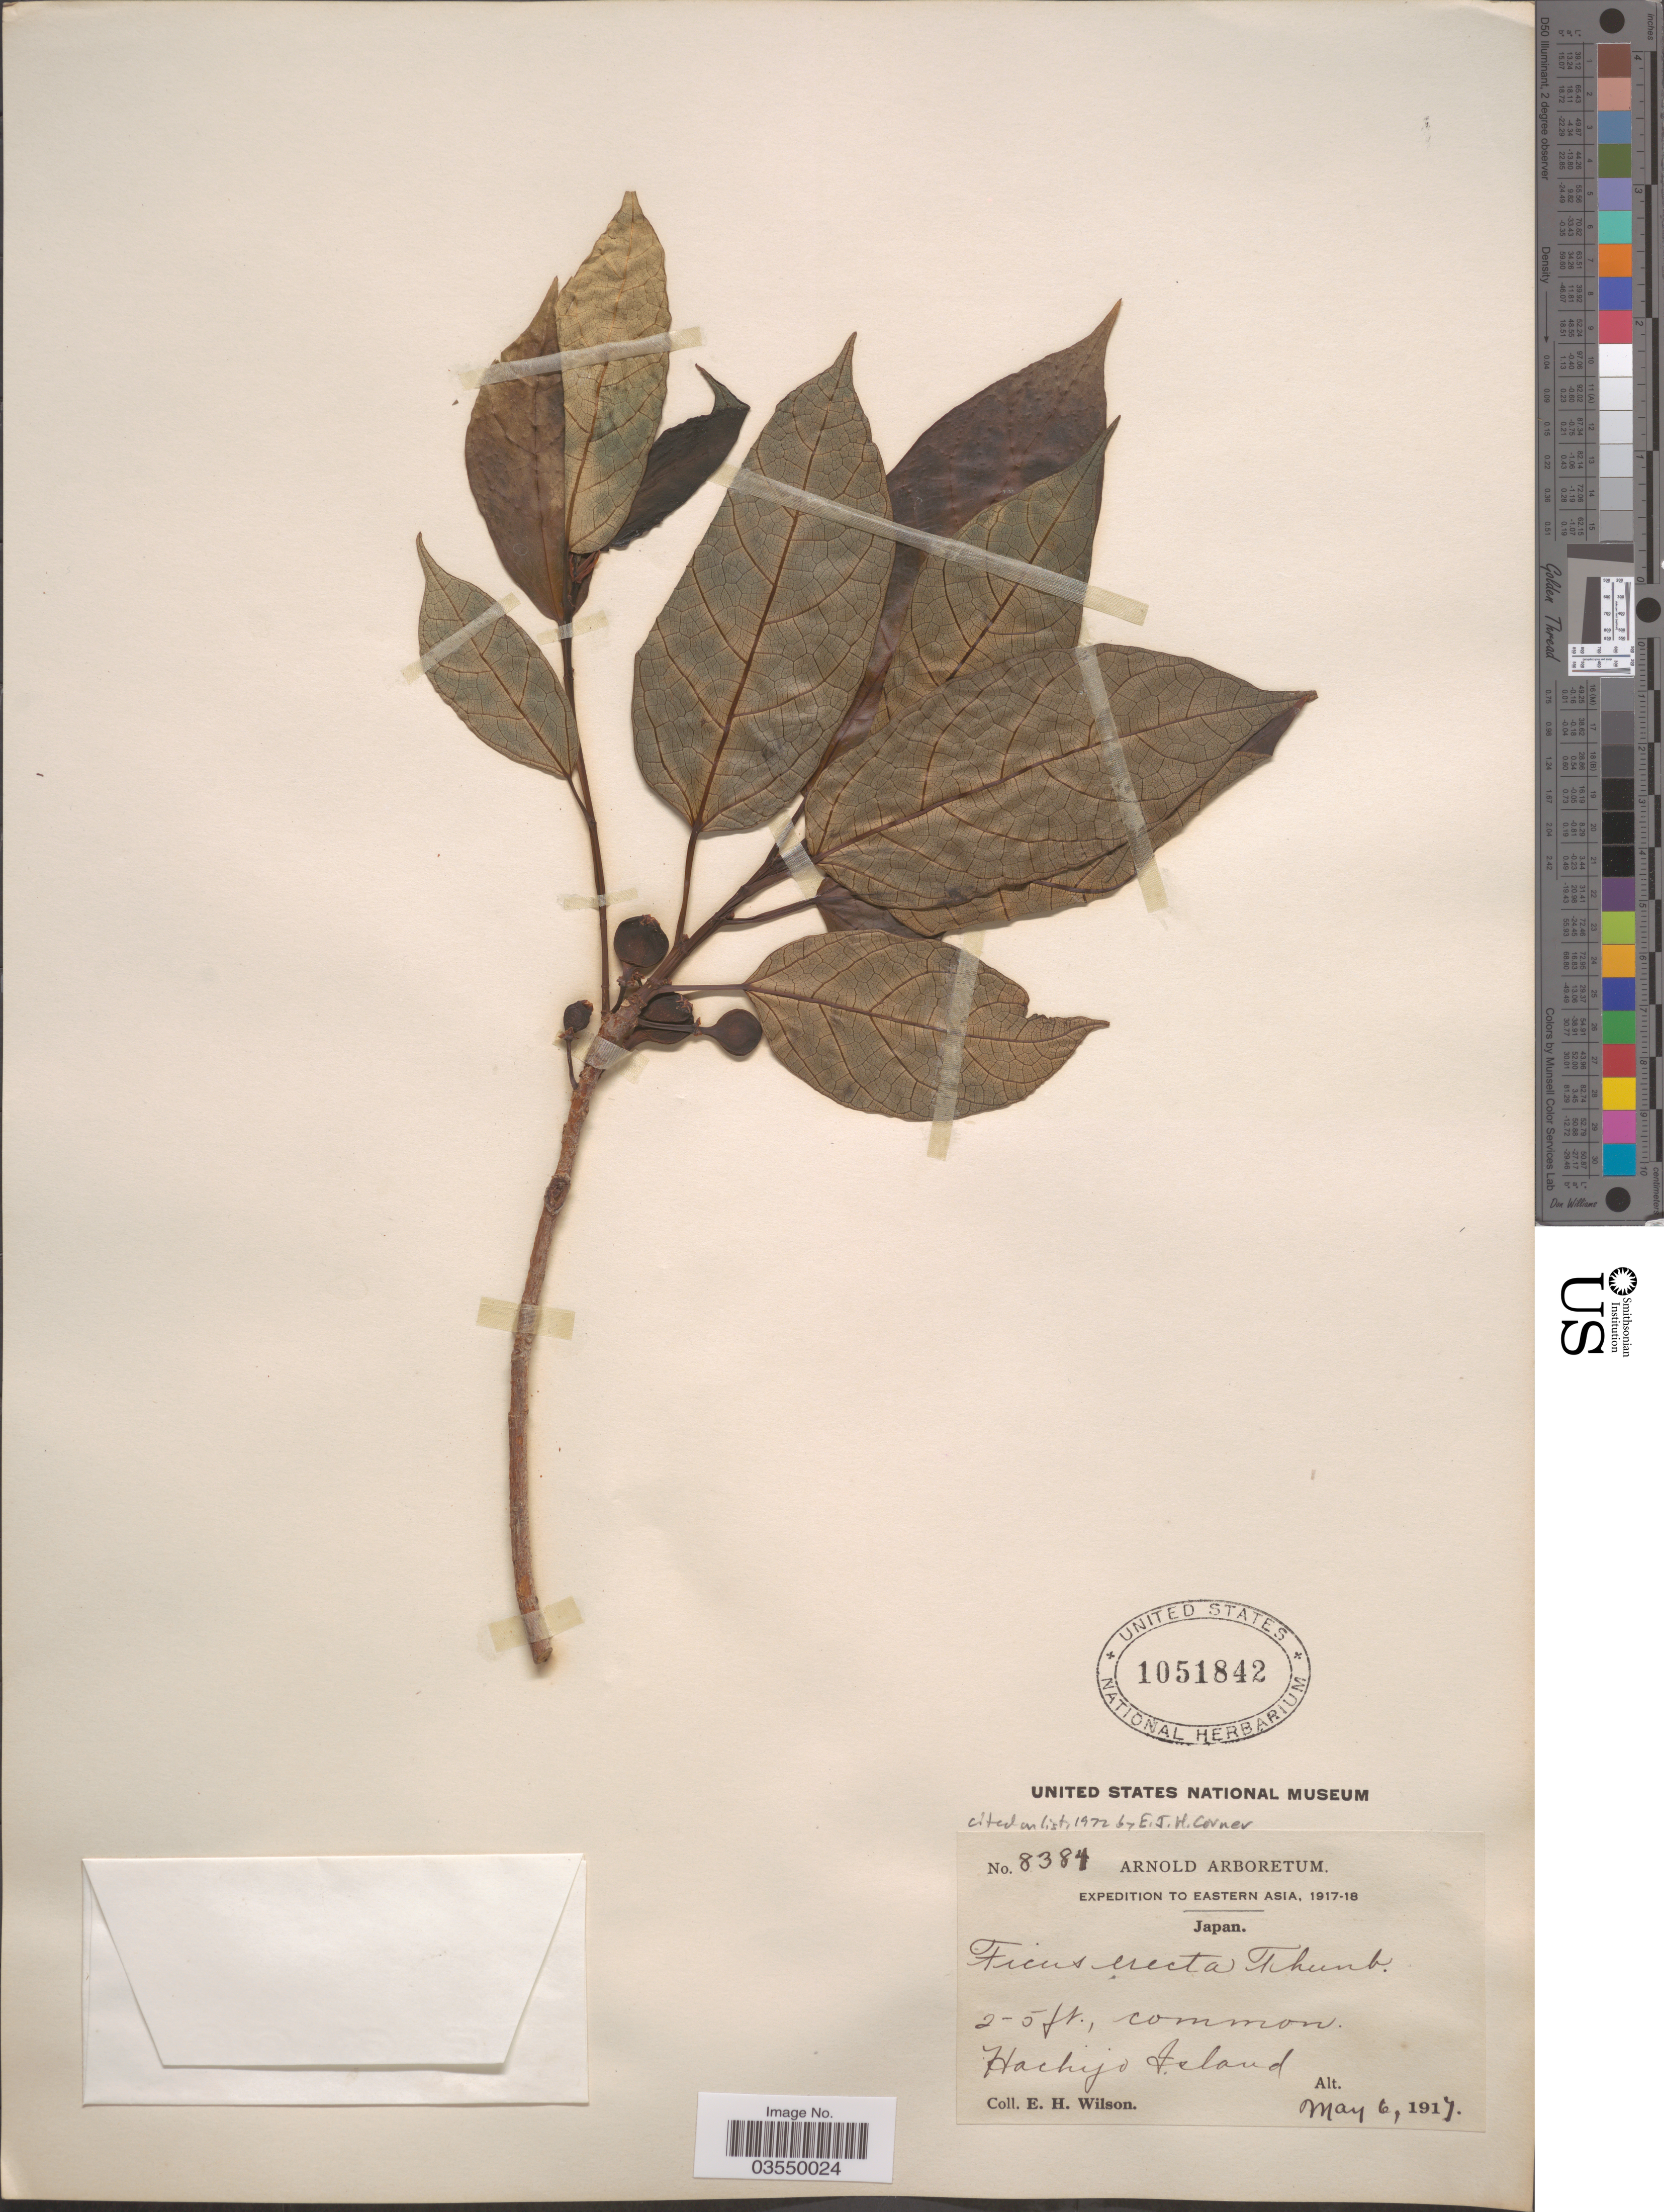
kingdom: Plantae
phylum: Tracheophyta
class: Magnoliopsida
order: Rosales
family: Moraceae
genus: Ficus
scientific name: Ficus erecta var. erecta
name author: Thunb.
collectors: E. Wilson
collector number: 8384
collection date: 1917-05-06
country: Japan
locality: Eastern Asia. Hachijo Island.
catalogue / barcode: US 1051842